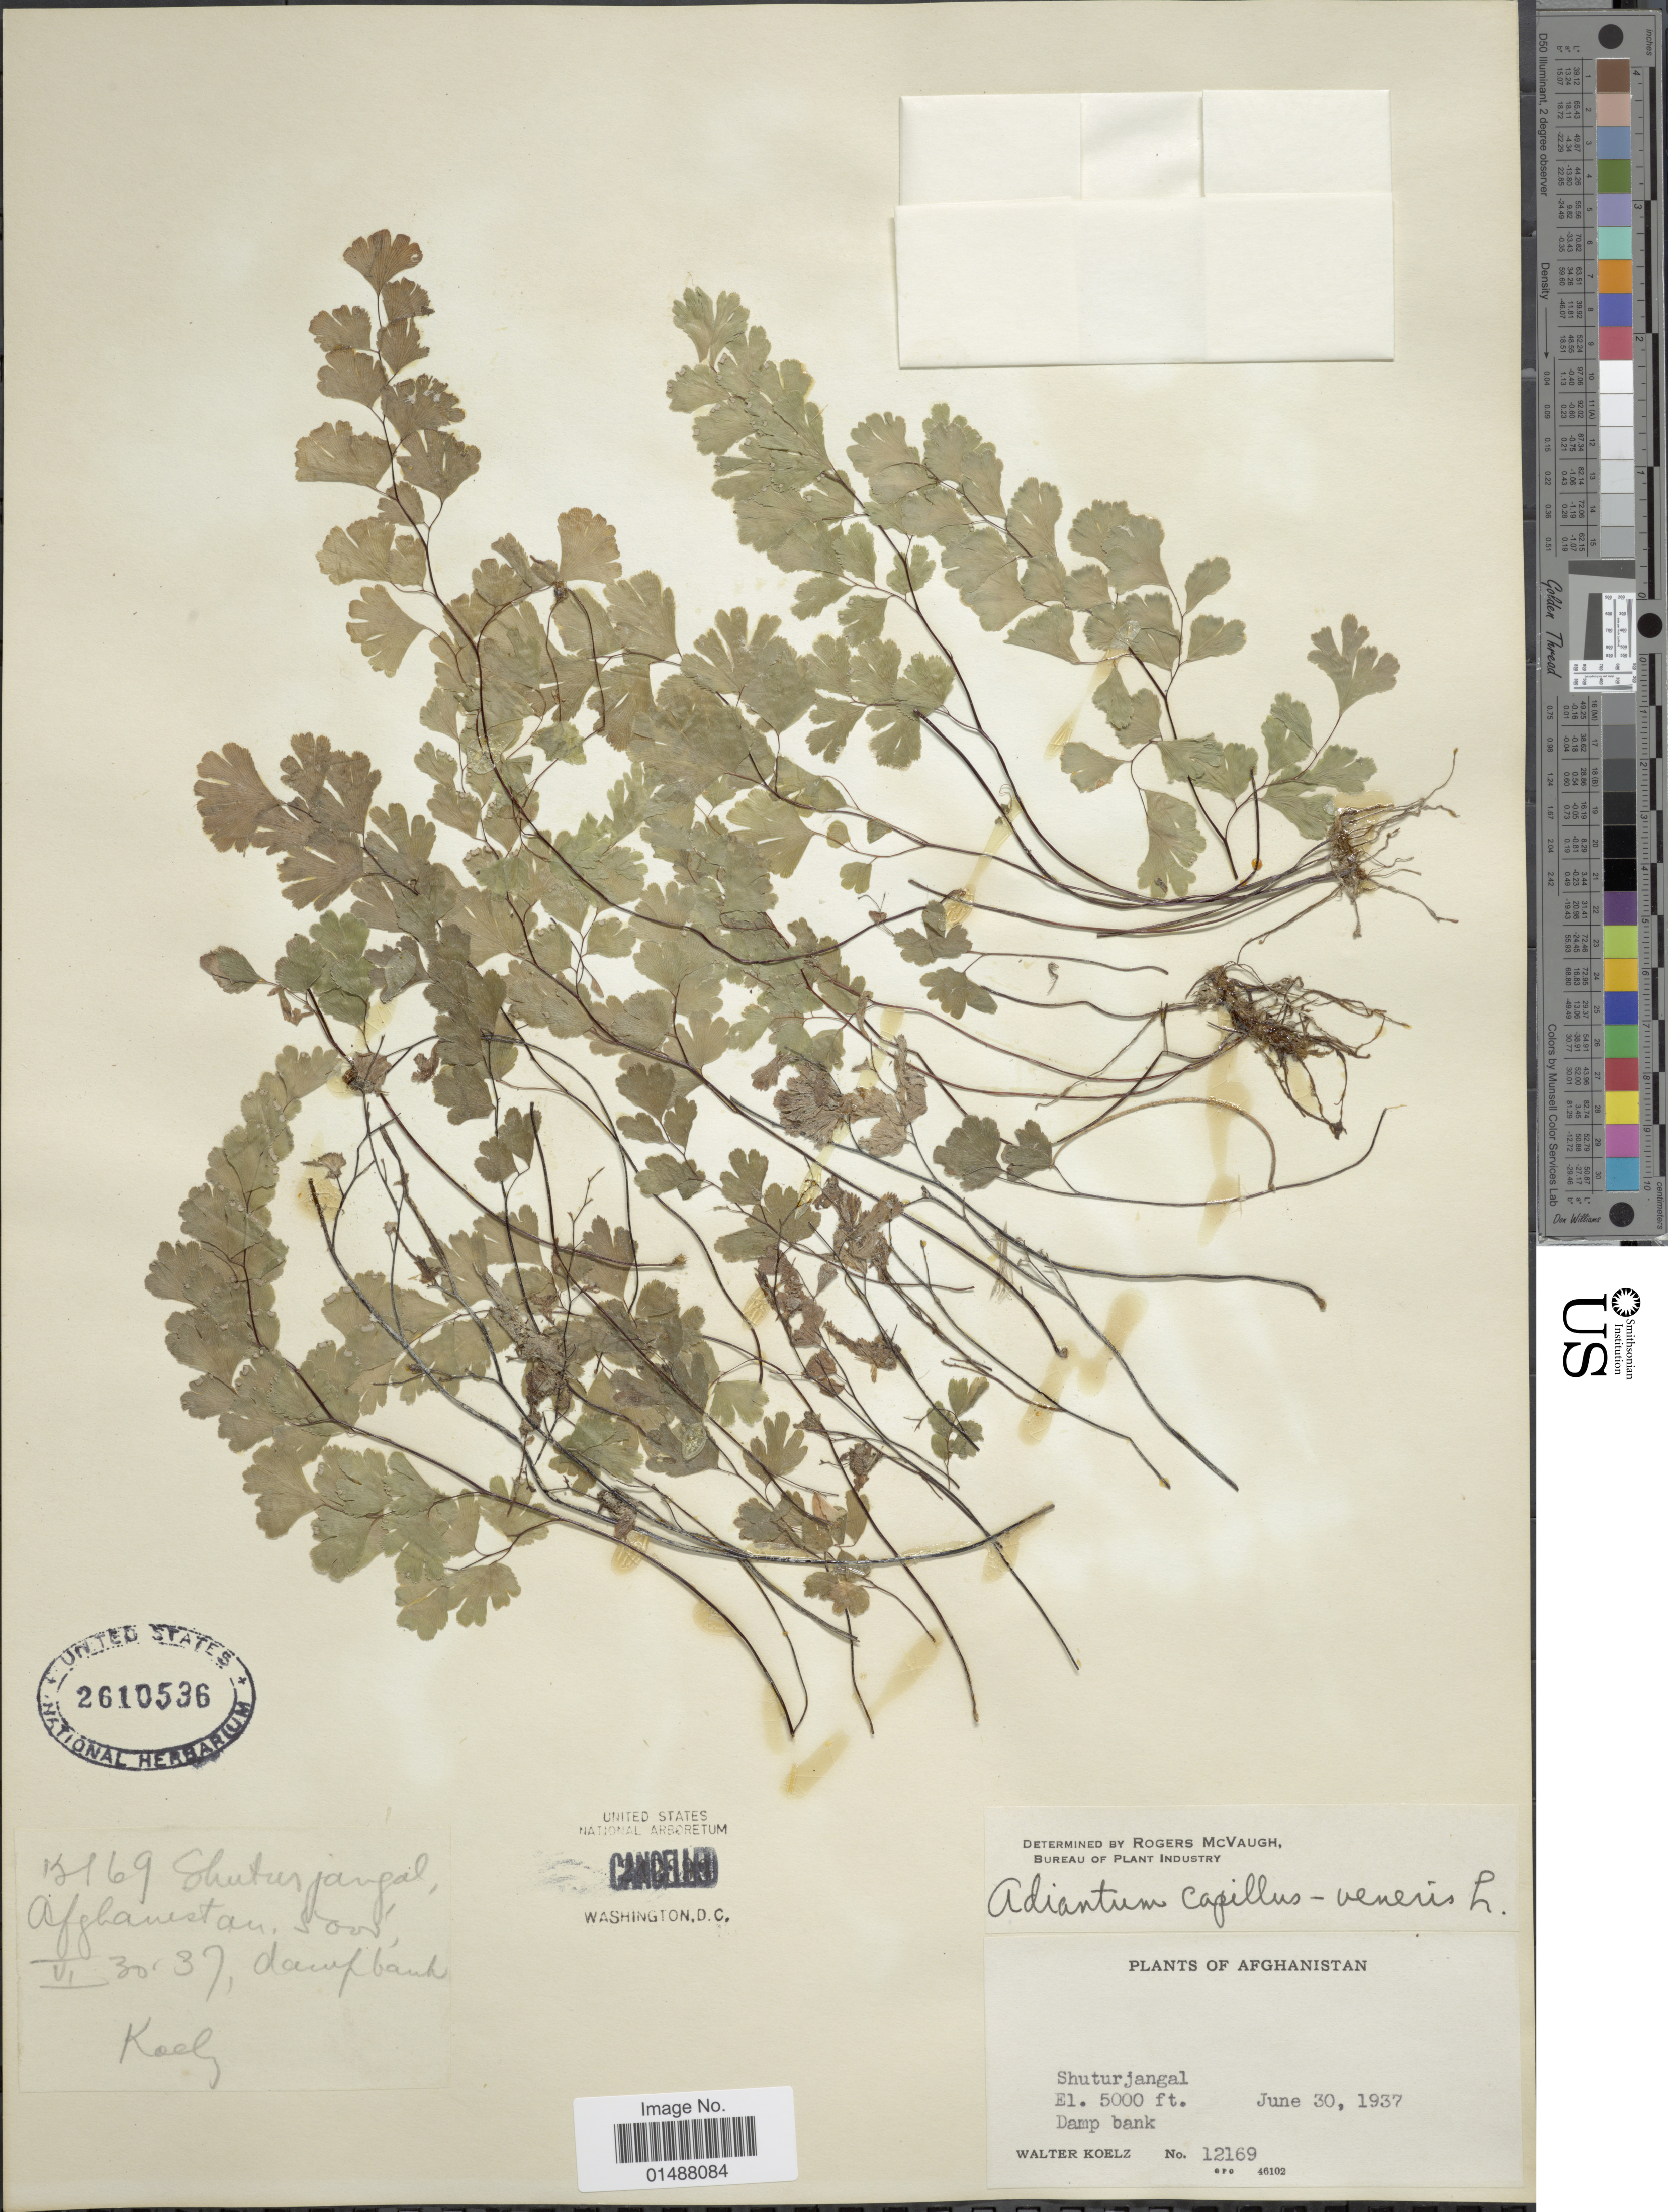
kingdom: Plantae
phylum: Tracheophyta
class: Polypodiopsida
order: Polypodiales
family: Pteridaceae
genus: Adiantum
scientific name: Adiantum capillus-veneris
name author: L.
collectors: W. N. Koelz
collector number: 12169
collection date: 1937-06-30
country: Afghanistan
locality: Damp Bank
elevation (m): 1524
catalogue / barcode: US 2610536